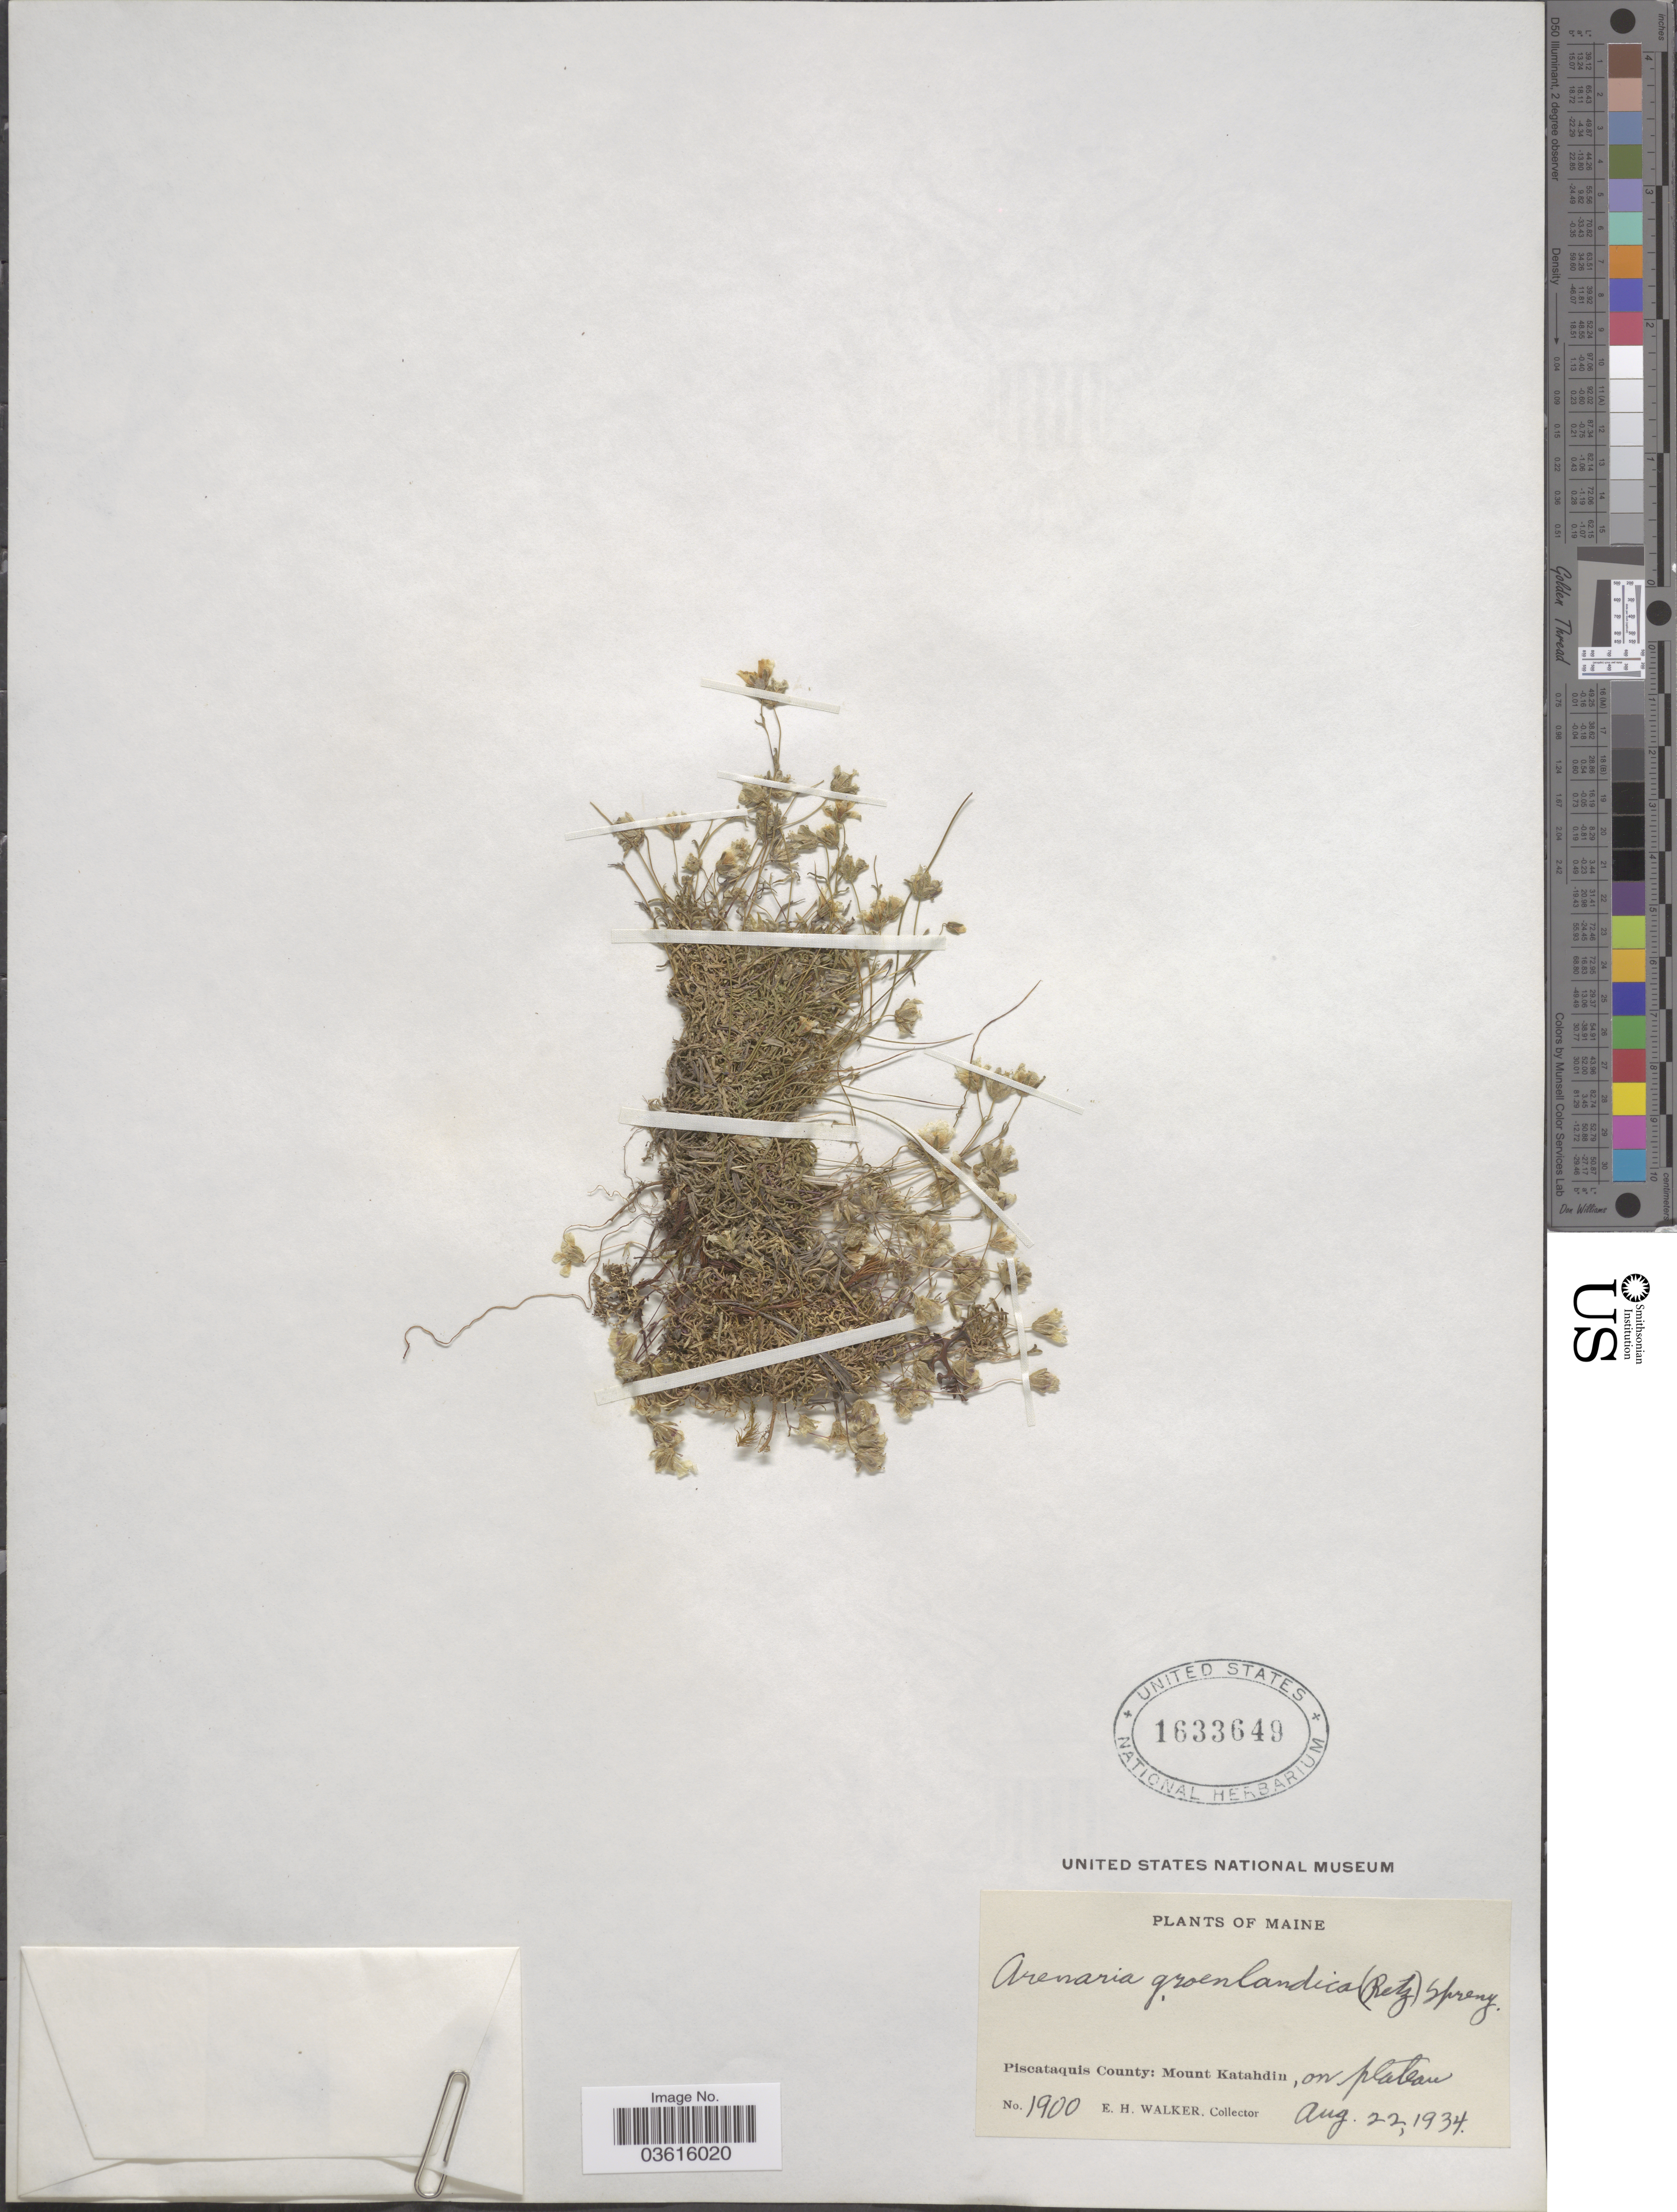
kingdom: Plantae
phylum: Tracheophyta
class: Magnoliopsida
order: Caryophyllales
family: Caryophyllaceae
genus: Minuartia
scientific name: Minuartia groenlandica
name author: (Retz.) Ostenf.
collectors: E. H. Walker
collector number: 1900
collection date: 1934-08-22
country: United States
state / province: Maine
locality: Piscataquis County: Mount Katahdin, on plateau.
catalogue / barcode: US 1633649